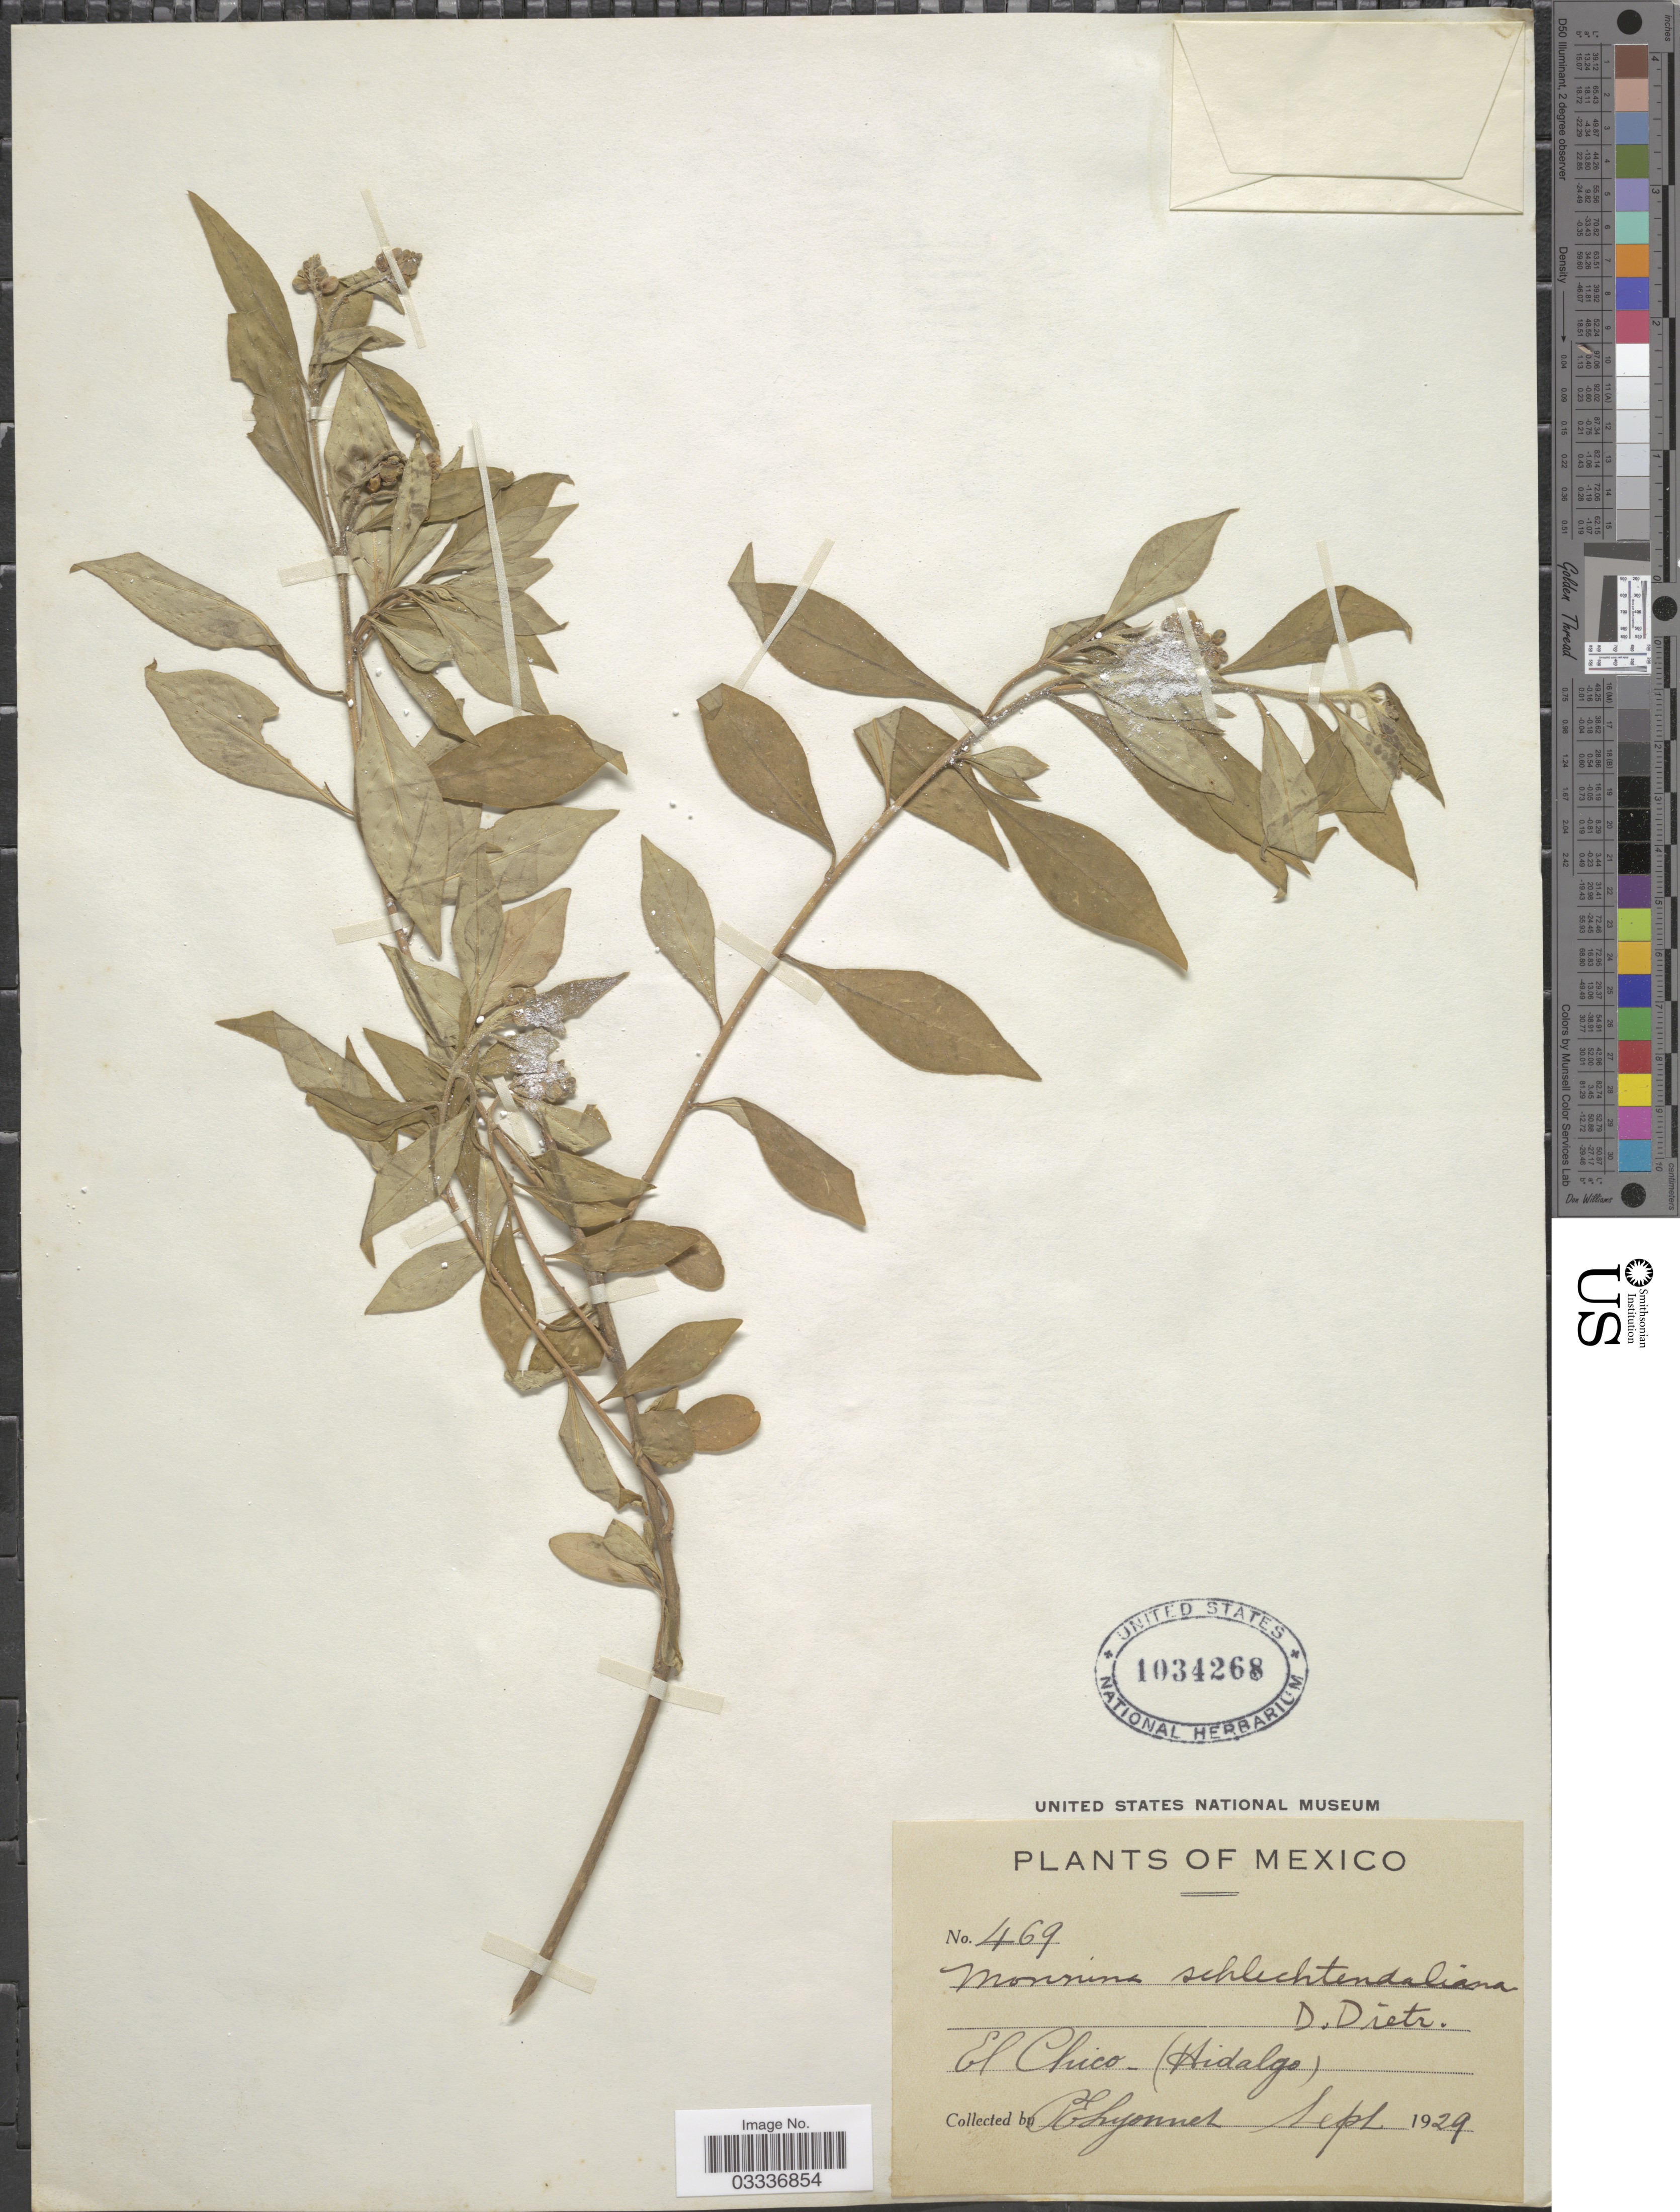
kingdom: Plantae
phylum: Tracheophyta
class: Magnoliopsida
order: Fabales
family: Polygalaceae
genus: Monnina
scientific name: Monnina schlechtendaliana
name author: D. Dietr.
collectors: E. Lyonnet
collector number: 469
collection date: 1929-09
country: Mexico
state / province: Hidalgo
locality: El Chico.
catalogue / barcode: US 1034268